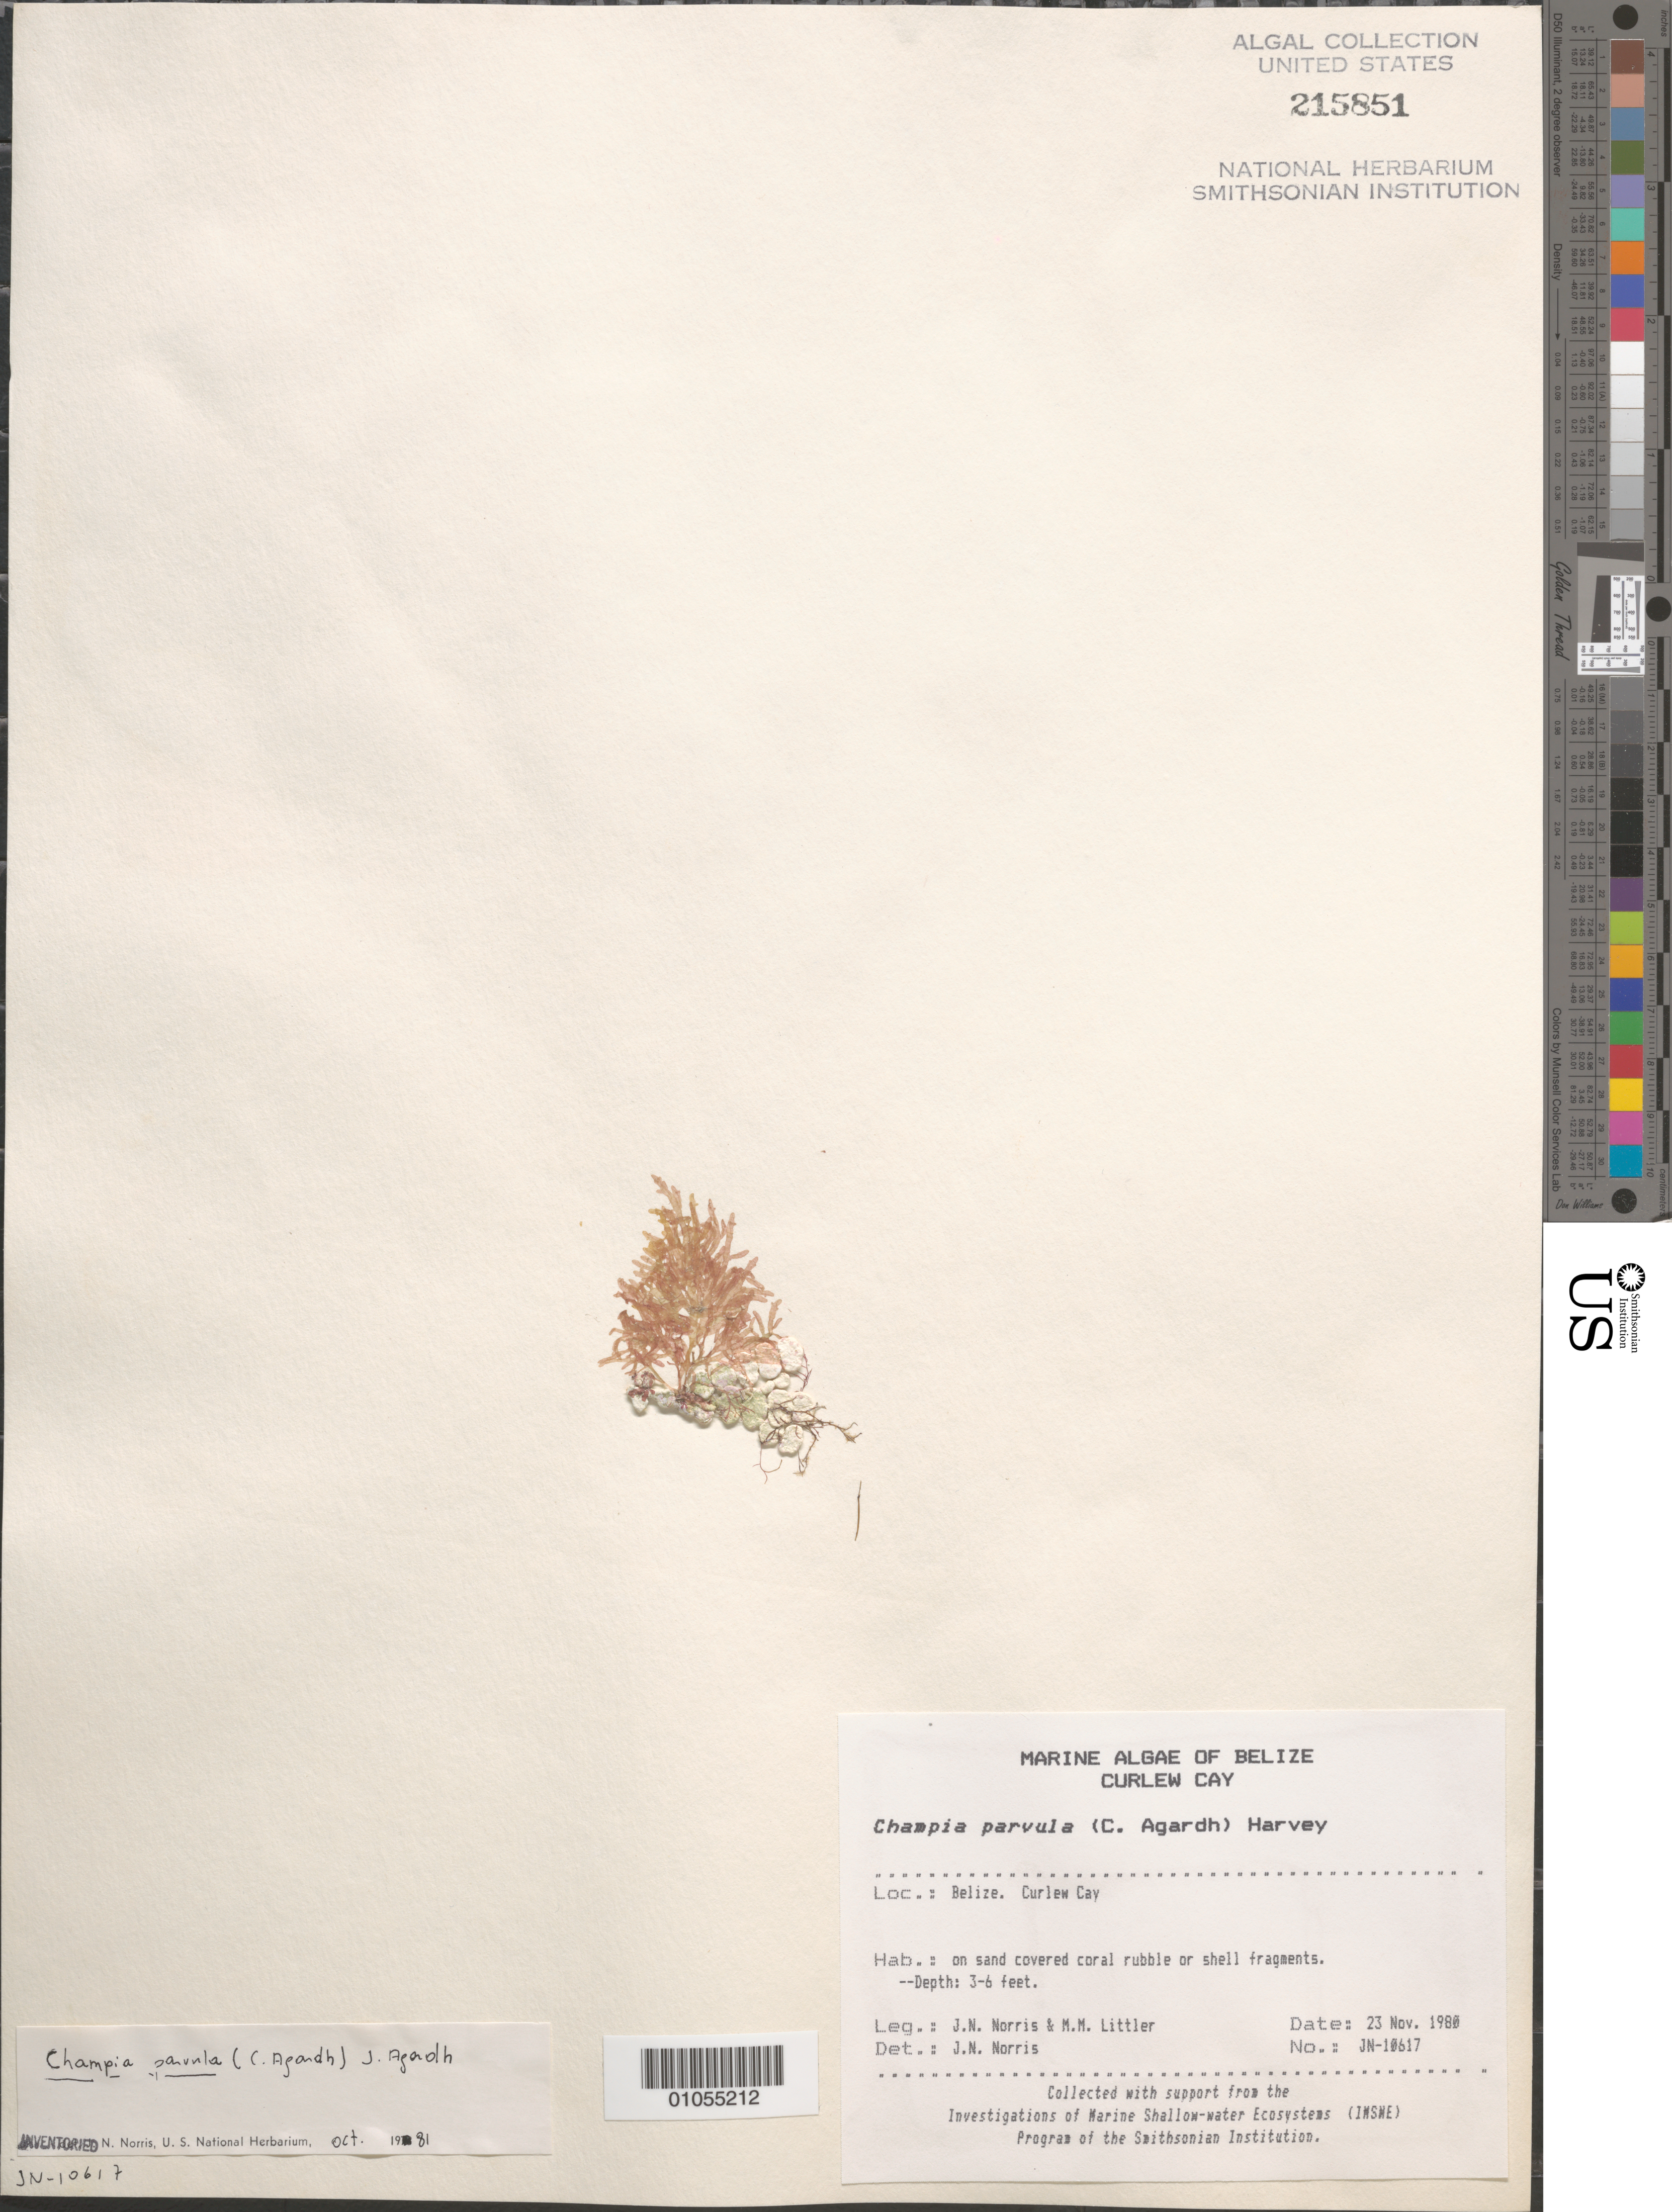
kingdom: Plantae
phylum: Rhodophyta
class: Florideophyceae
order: Rhodymeniales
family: Champiaceae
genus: Champia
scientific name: Champia parvula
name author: (C. Agardh) Harv.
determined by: Norris, James N.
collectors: J. N. Norris & M. M. Littler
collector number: JN-10617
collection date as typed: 23 Nov 1980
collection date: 1980-11-23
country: Belize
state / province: Stann Creek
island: Curlew Cay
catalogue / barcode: US 215851